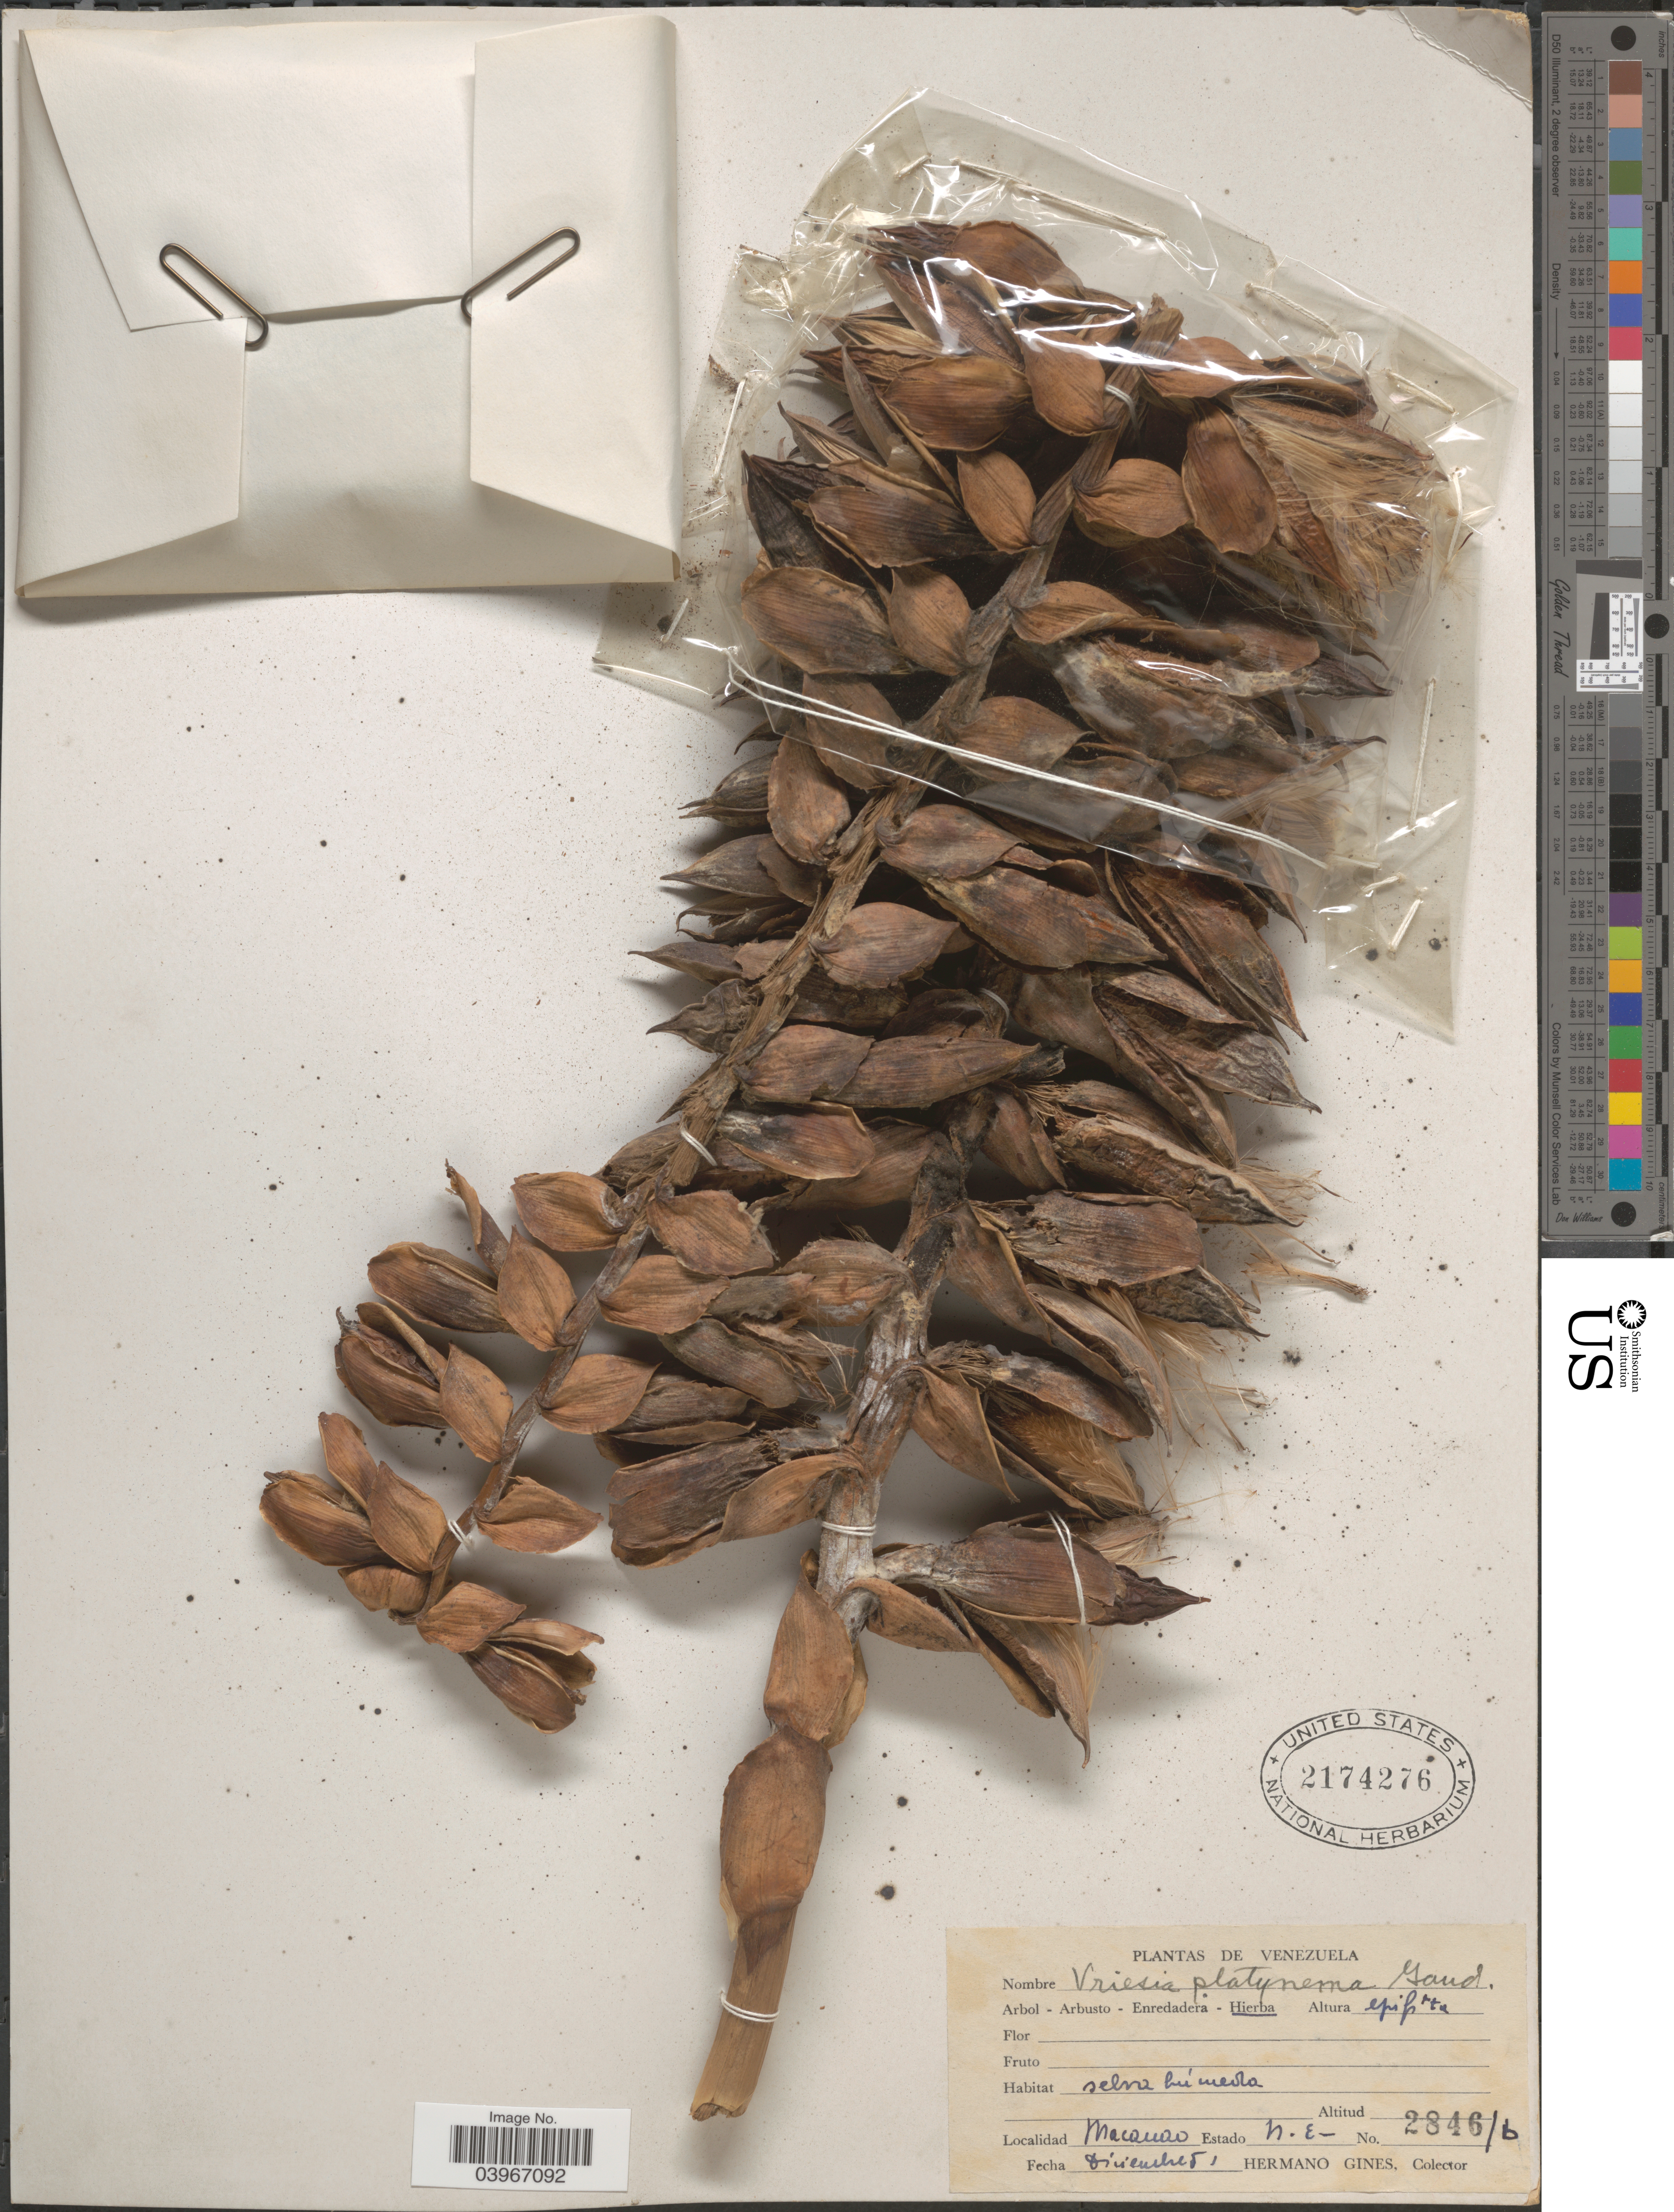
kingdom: Plantae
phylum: Tracheophyta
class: Liliopsida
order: Poales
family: Bromeliaceae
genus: Vriesea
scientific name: Vriesea platynema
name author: Gaudich.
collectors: Bro. Gines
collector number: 2846/b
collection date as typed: Transcribed d/m/y: /12/51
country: Venezuela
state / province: Nueva Esparta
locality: Macanao.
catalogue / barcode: US 2174276